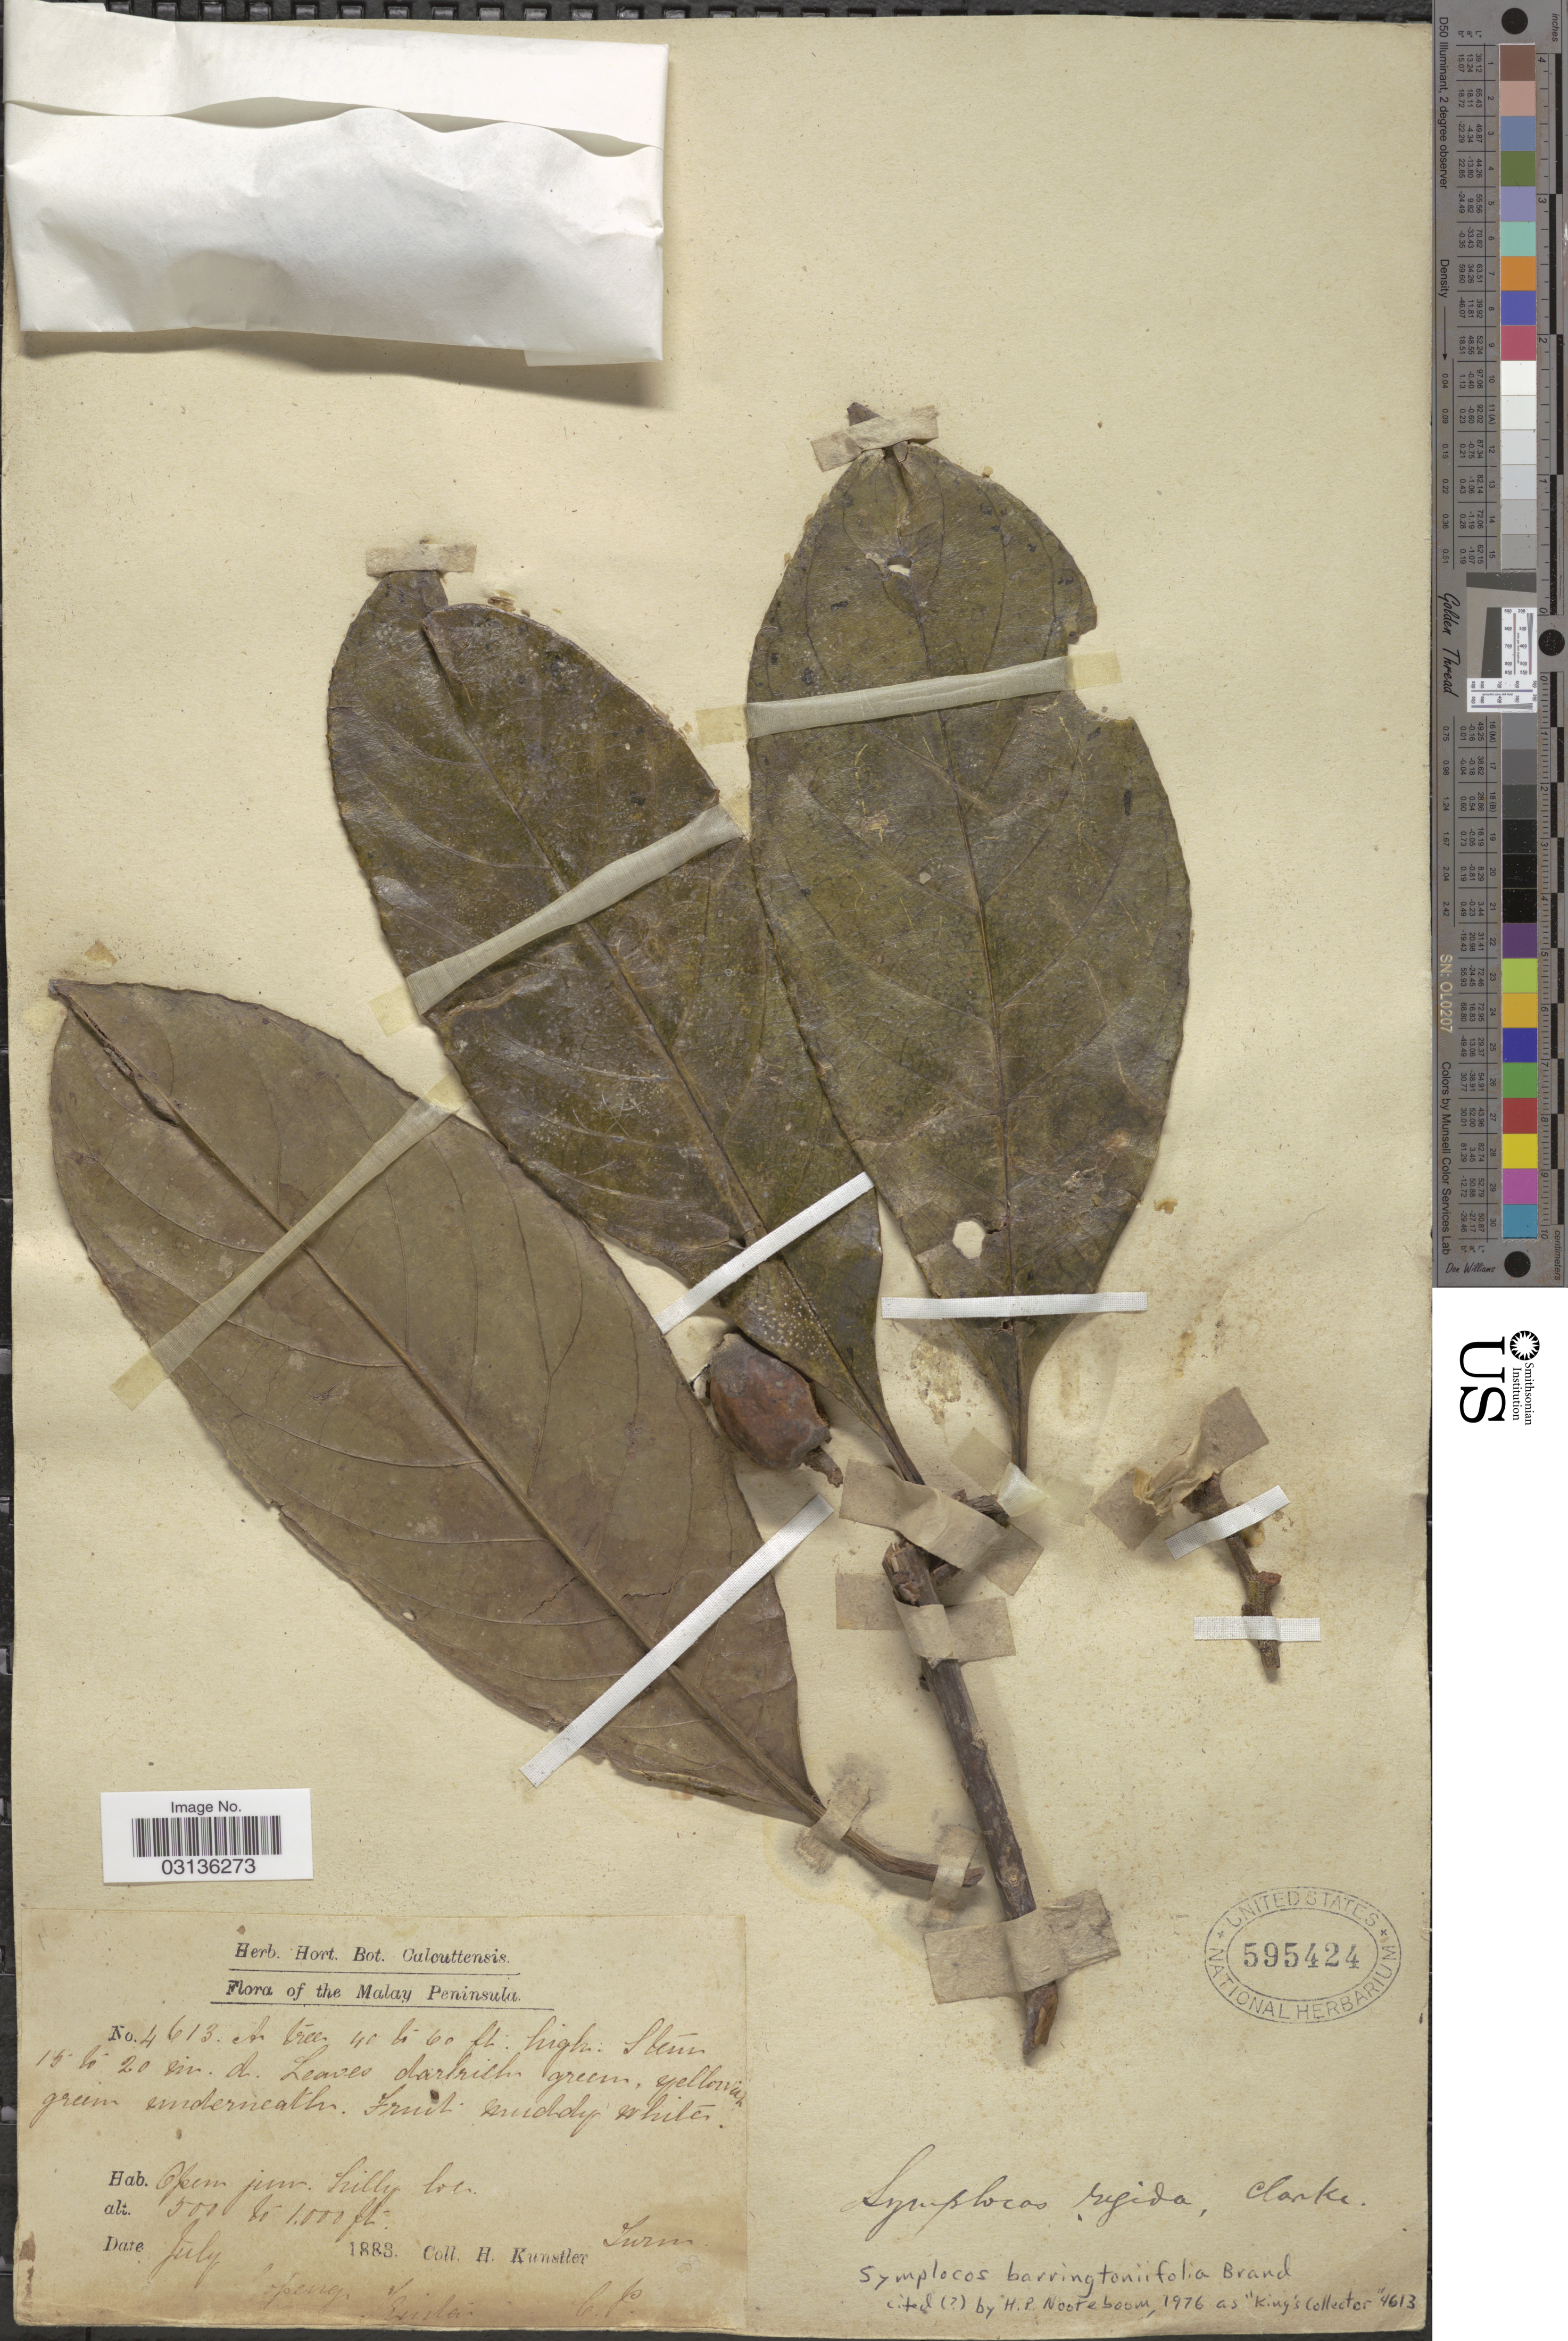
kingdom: Plantae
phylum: Tracheophyta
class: Magnoliopsida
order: Ericales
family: Symplocaceae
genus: Symplocos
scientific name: Symplocos barringtoniifolia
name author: Brand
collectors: H. Kunstler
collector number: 4613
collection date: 1883-07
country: Malaysia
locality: The Malay Peninsula. Open jun.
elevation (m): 152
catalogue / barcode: US 595424